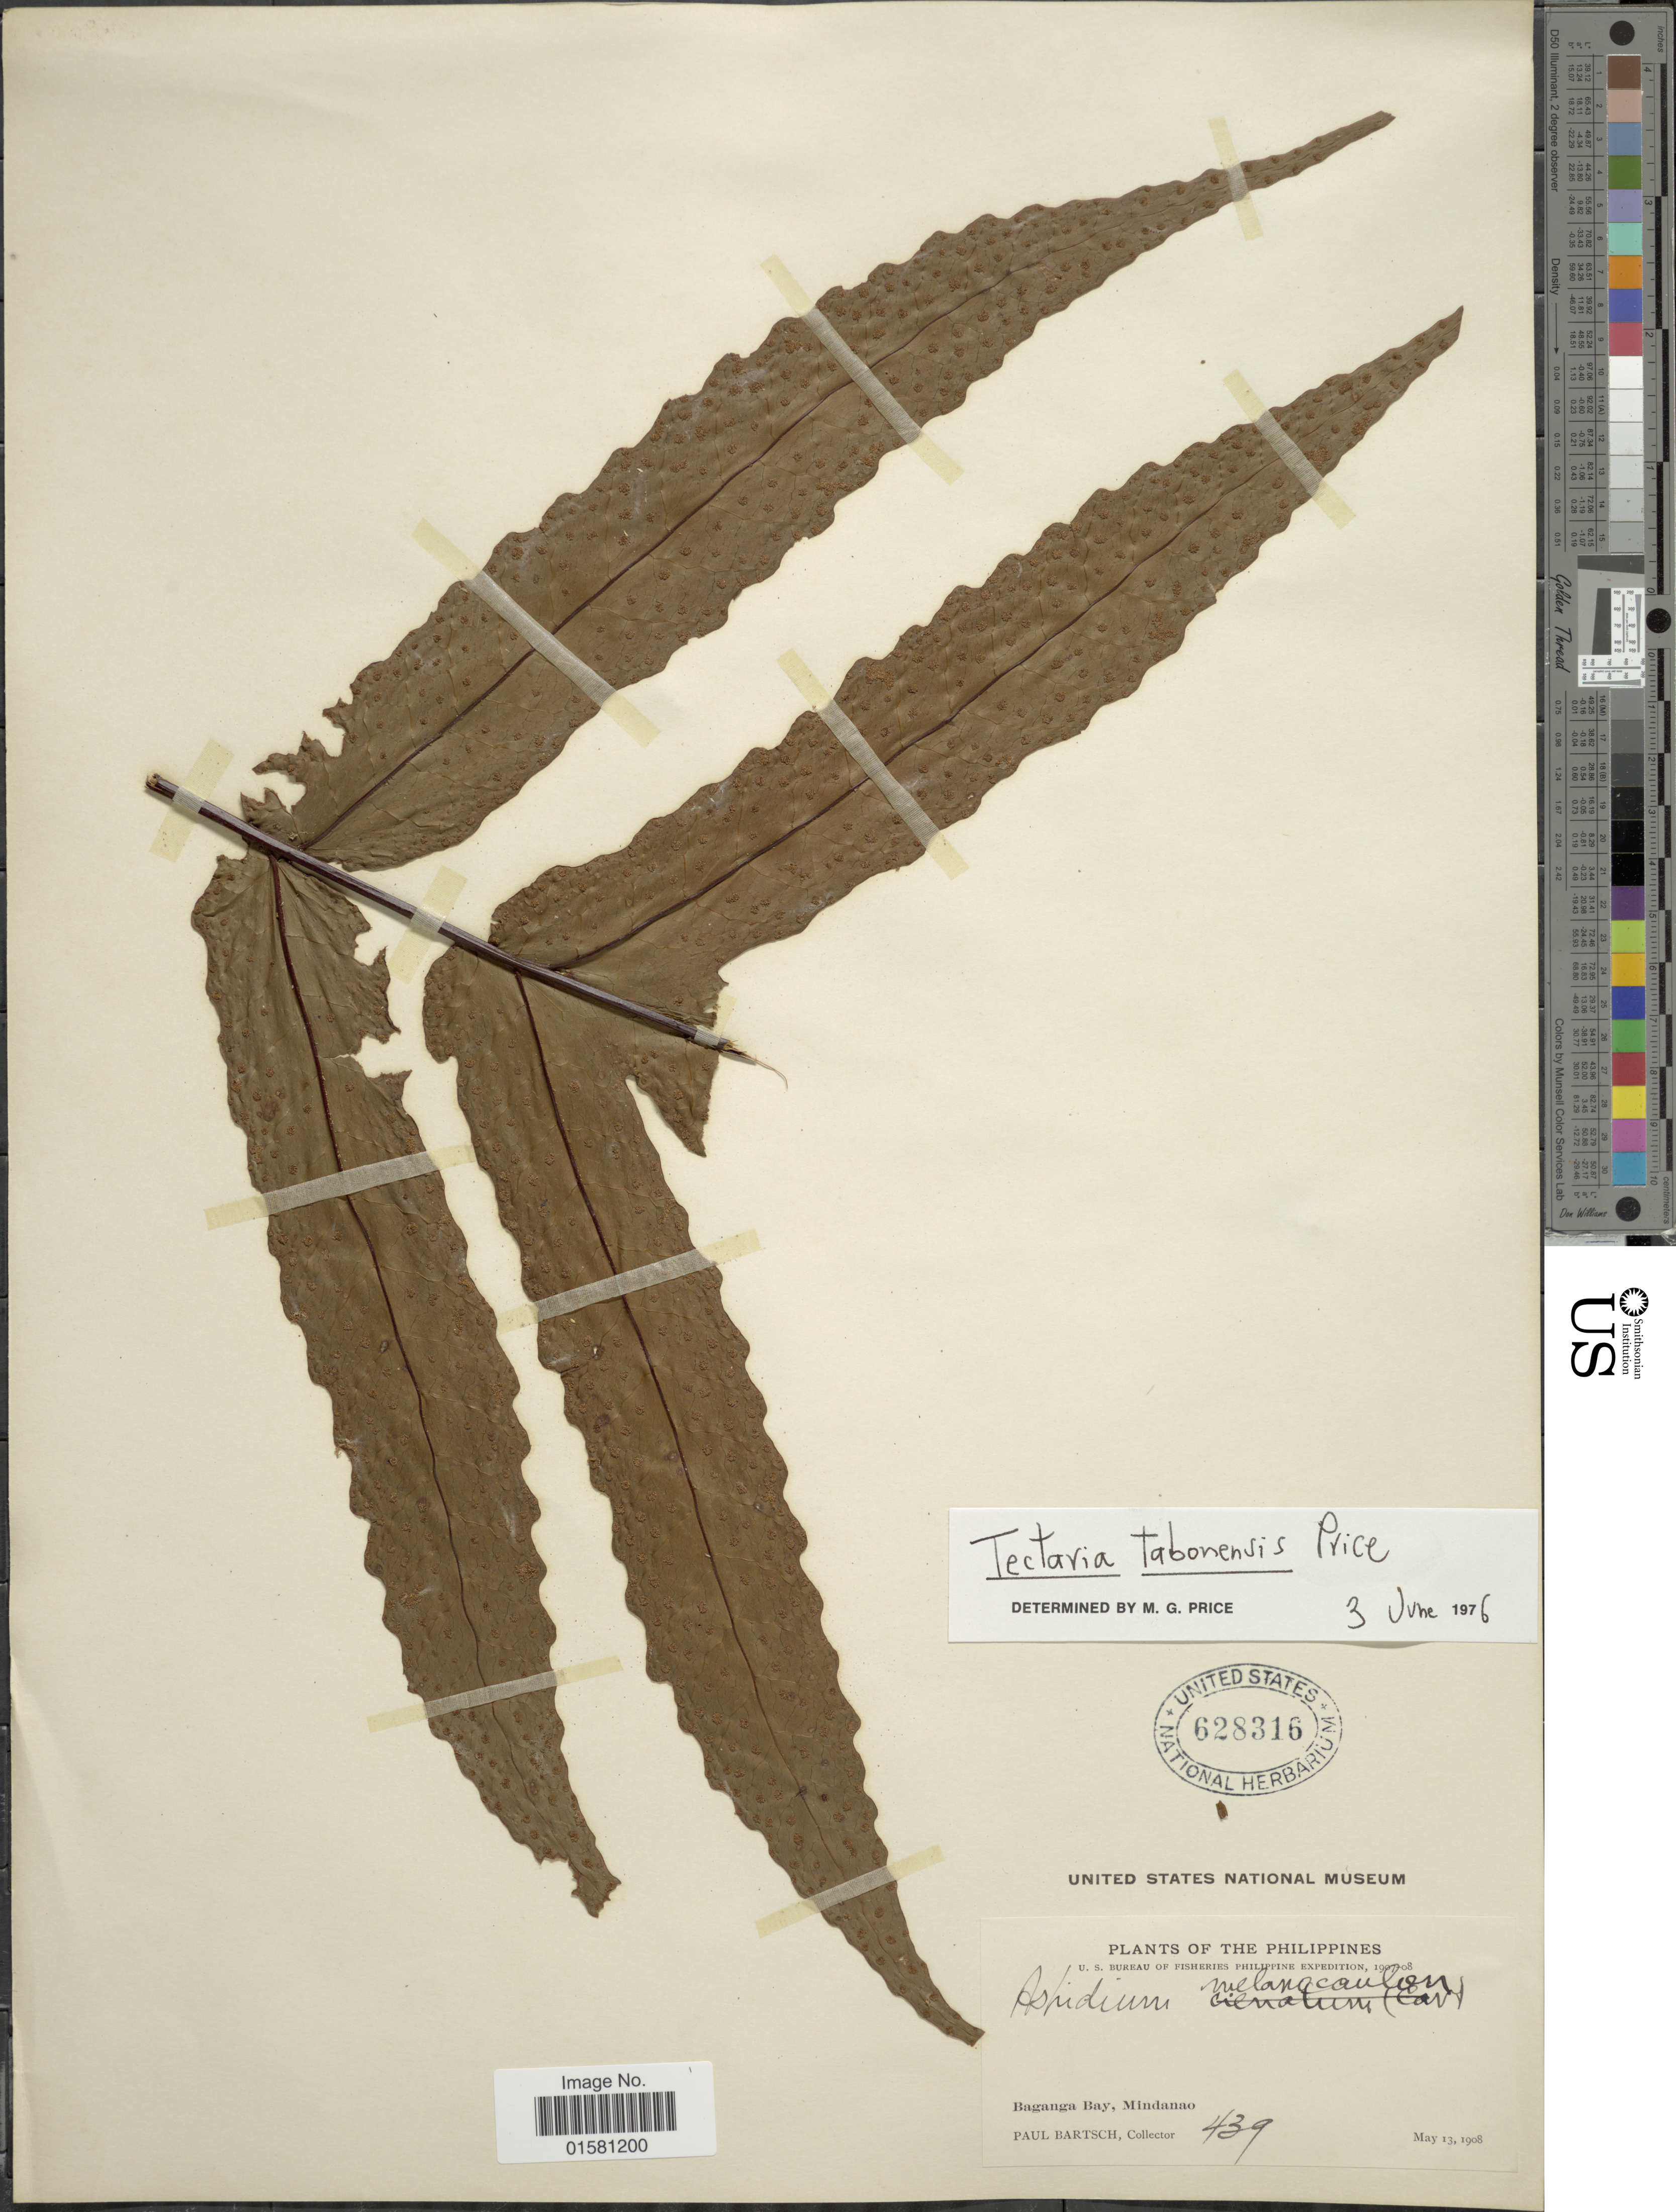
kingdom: Plantae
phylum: Tracheophyta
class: Polypodiopsida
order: Polypodiales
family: Tectariaceae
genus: Tectaria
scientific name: Tectaria tabonensis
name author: M.G. Price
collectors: P. Bartsch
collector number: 439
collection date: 1908-05-13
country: Philippines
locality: Baganga Bay, Mindanao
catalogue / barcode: US 628316